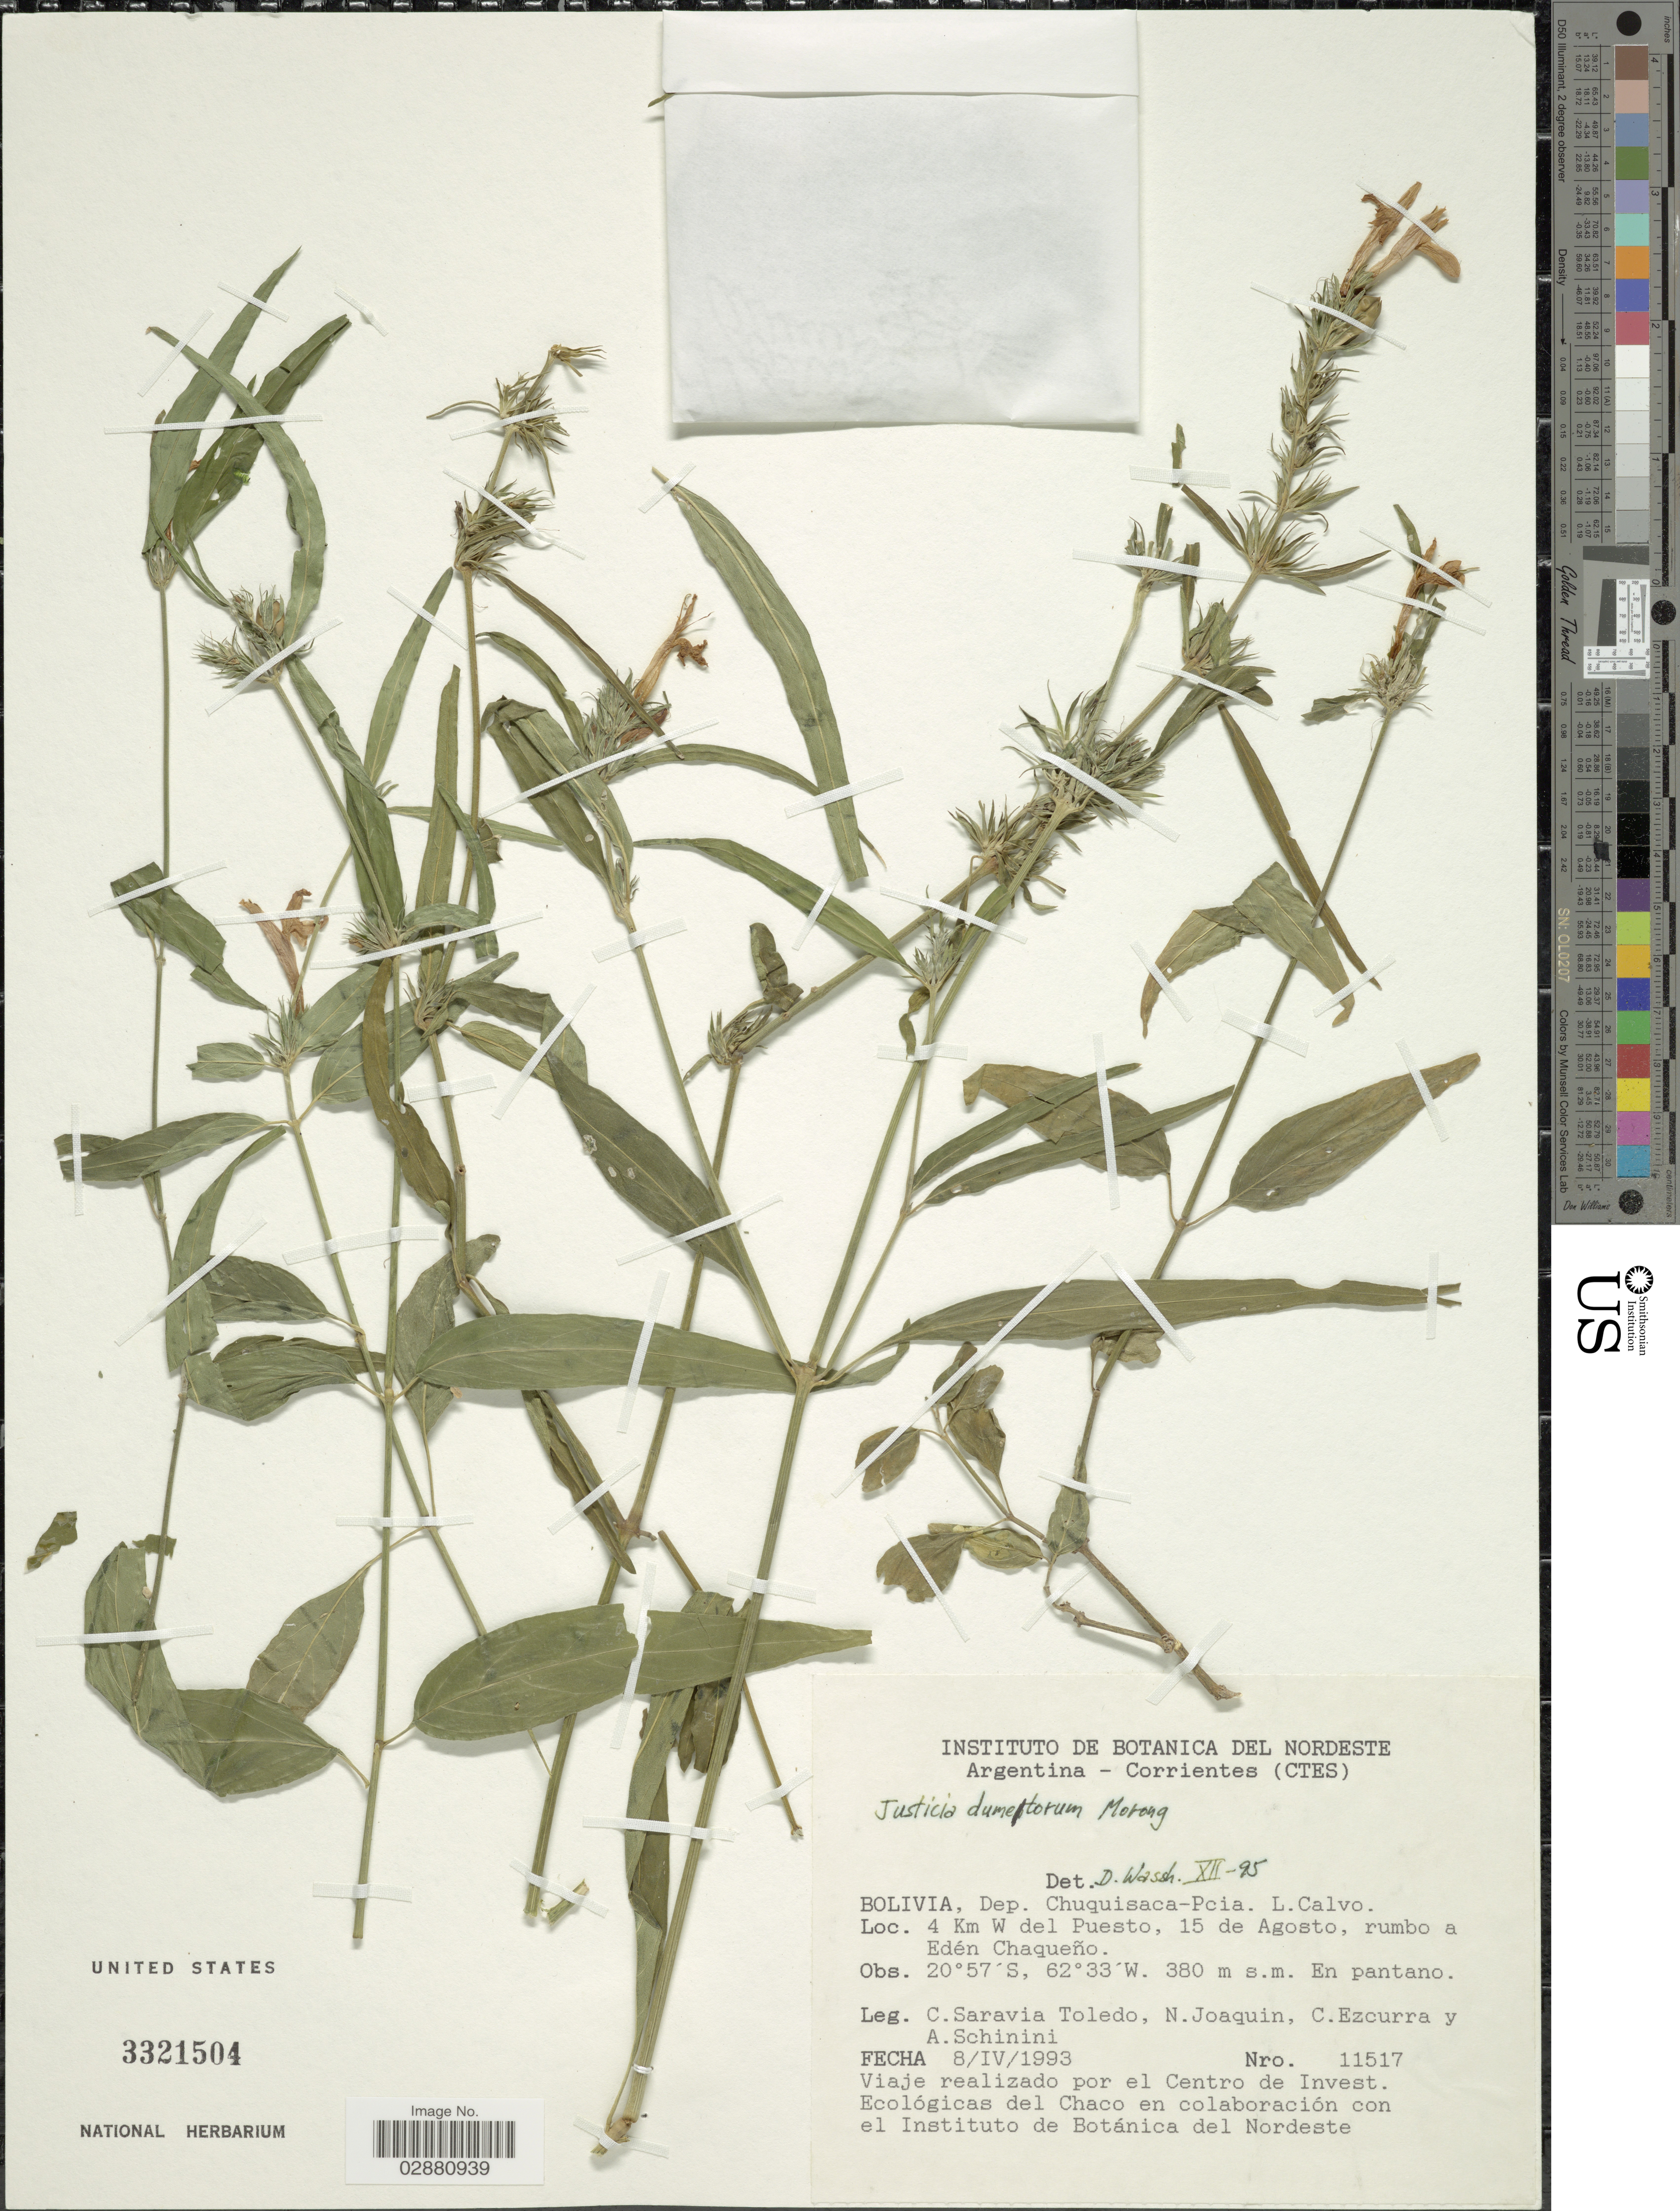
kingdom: Plantae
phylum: Tracheophyta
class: Magnoliopsida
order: Lamiales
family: Acanthaceae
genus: Justicia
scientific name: Justicia squalida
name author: Wassh. & J.R.I. Wood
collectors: C. Saravia T., N. Joaquin, C. Ezcurra & A. Schinini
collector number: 11517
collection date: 1993-04-08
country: Bolivia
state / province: Chuquisaca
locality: Dep. Chuquisaca-Pcia. L. Calvo. 4 Km W del Puesto, 15 de Agosto, rumbo a Edén Chaqueño.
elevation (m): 380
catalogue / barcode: US 3321504